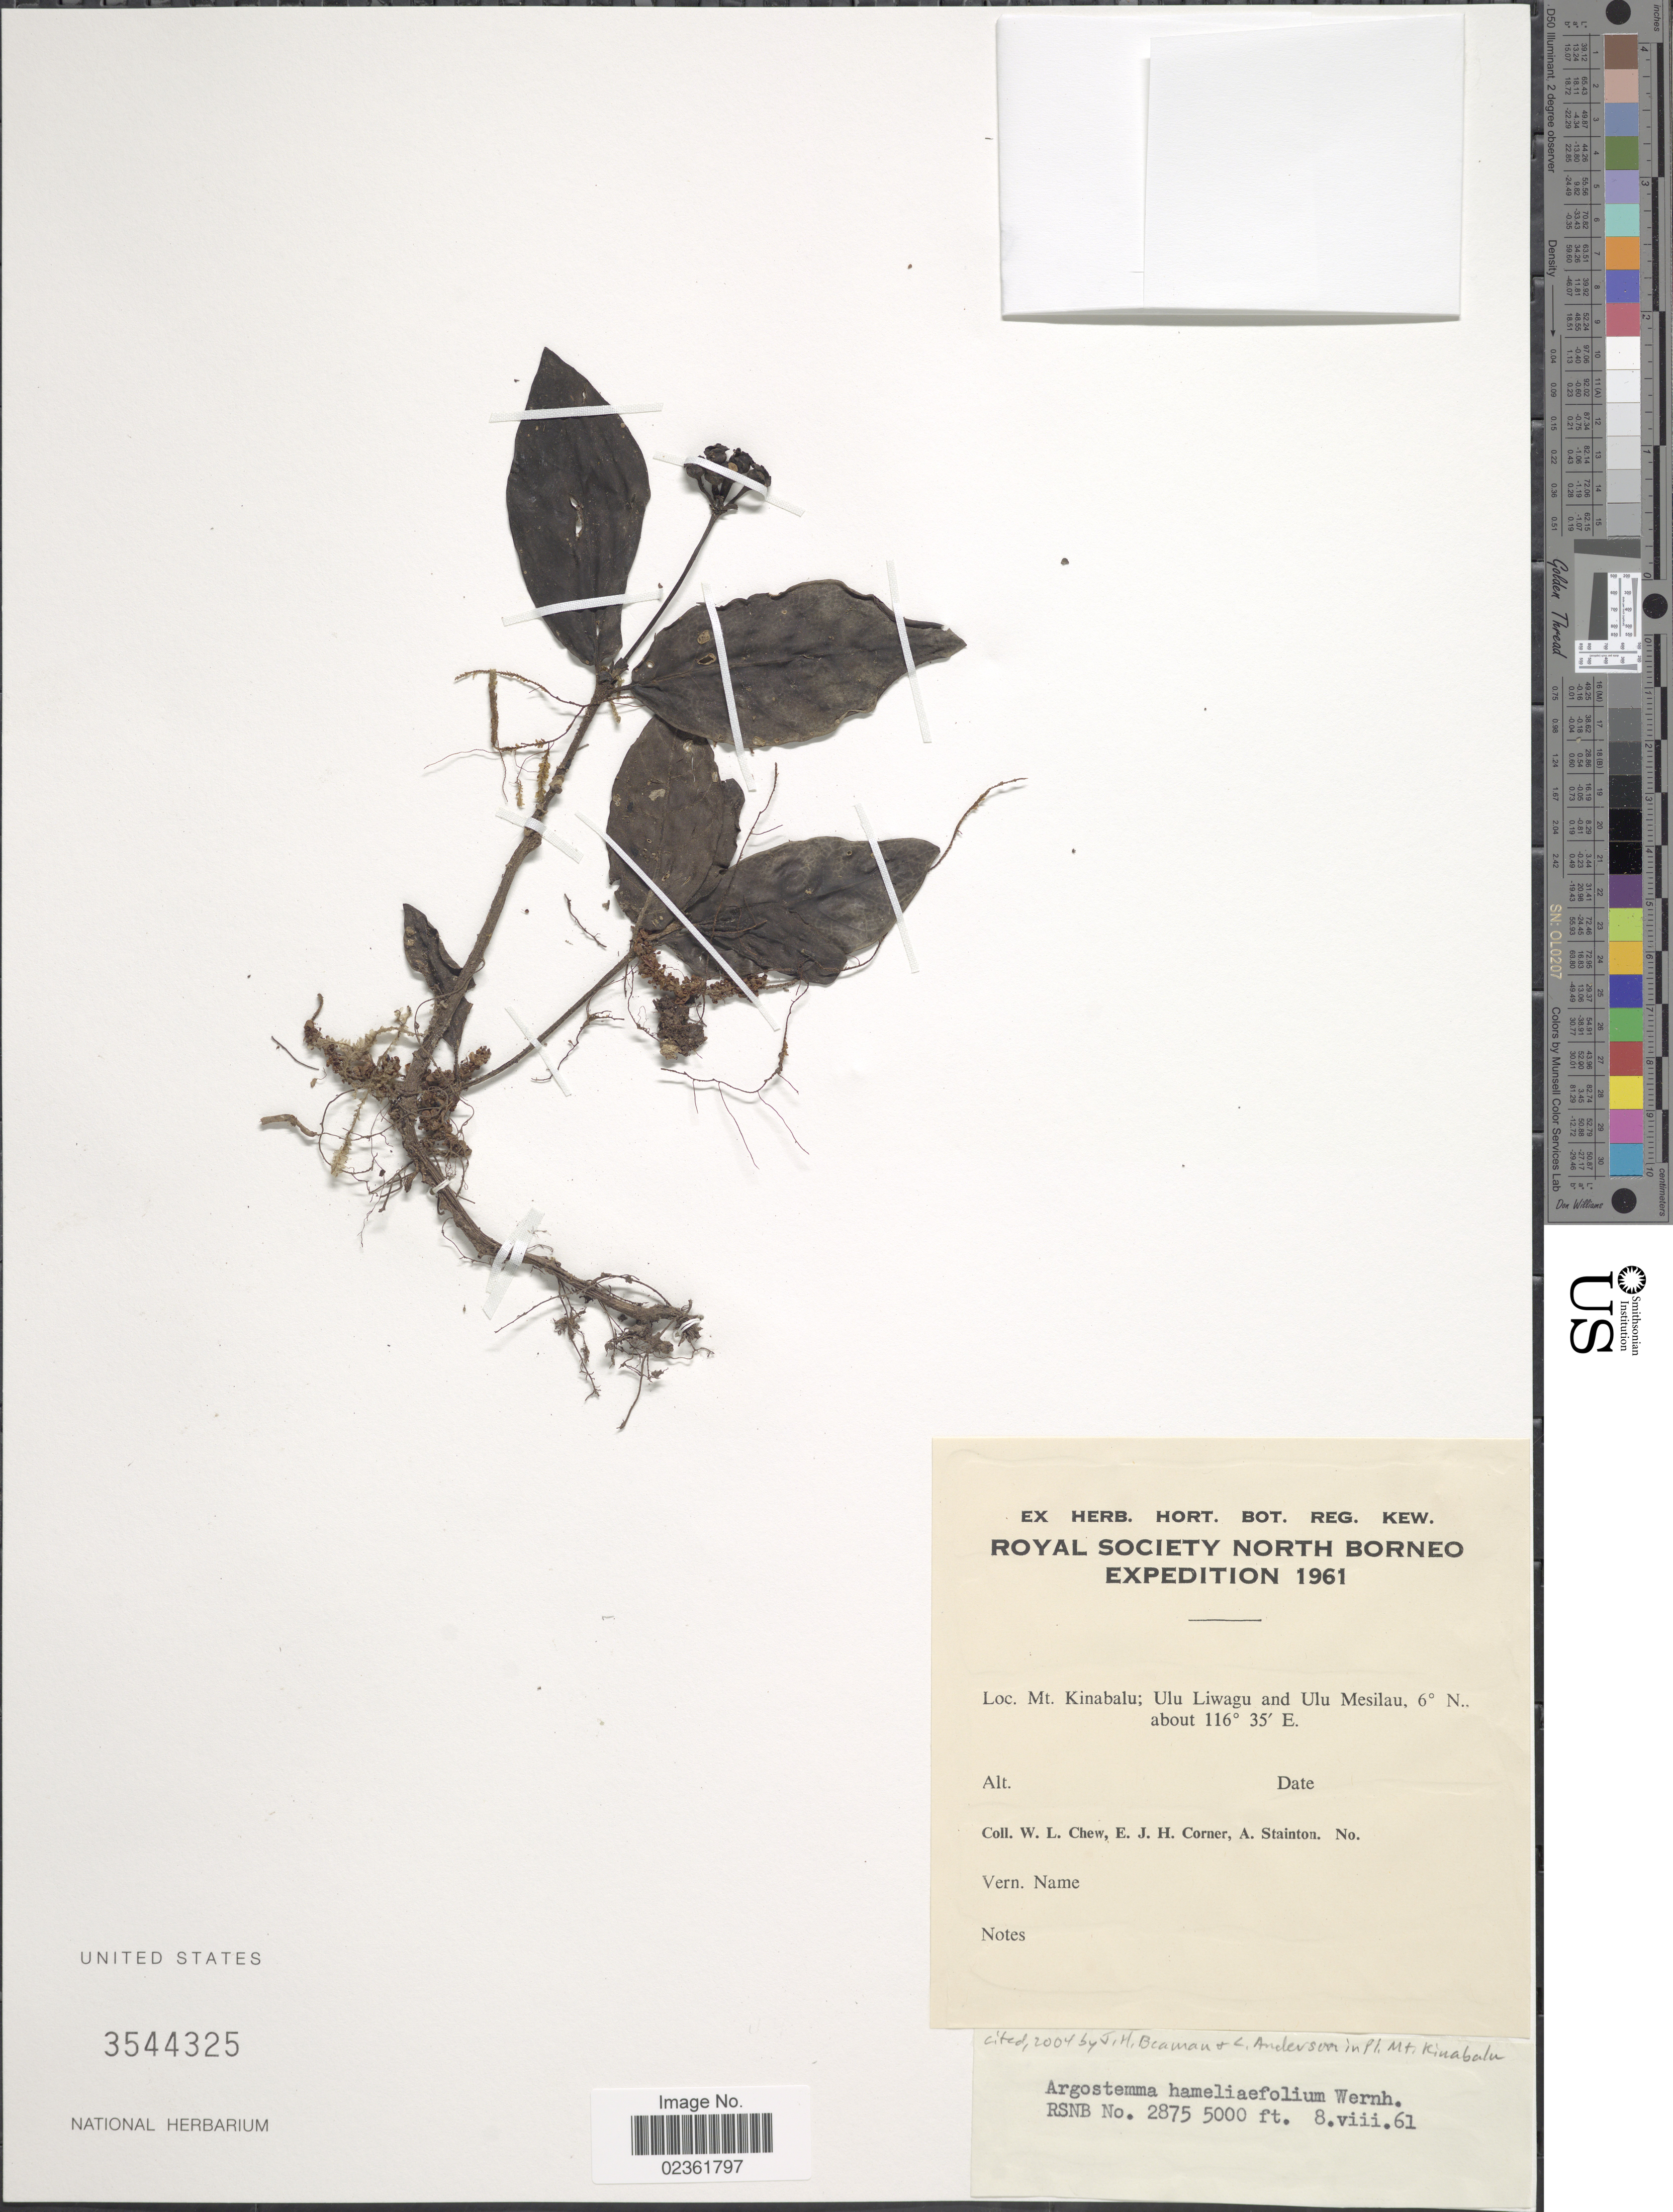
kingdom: Plantae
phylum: Tracheophyta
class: Magnoliopsida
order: Gentianales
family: Rubiaceae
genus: Argostemma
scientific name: Argostemma hameliifolium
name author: Wernham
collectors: W. Chew, E. Corner & A. Stainton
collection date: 1961-07-08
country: Malaysia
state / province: Sabah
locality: Mt. Kinabalu; Ulu Liwagu and Ulu Mesilau, North Borneo [unsure placement].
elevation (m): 1524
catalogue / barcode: US 3544325